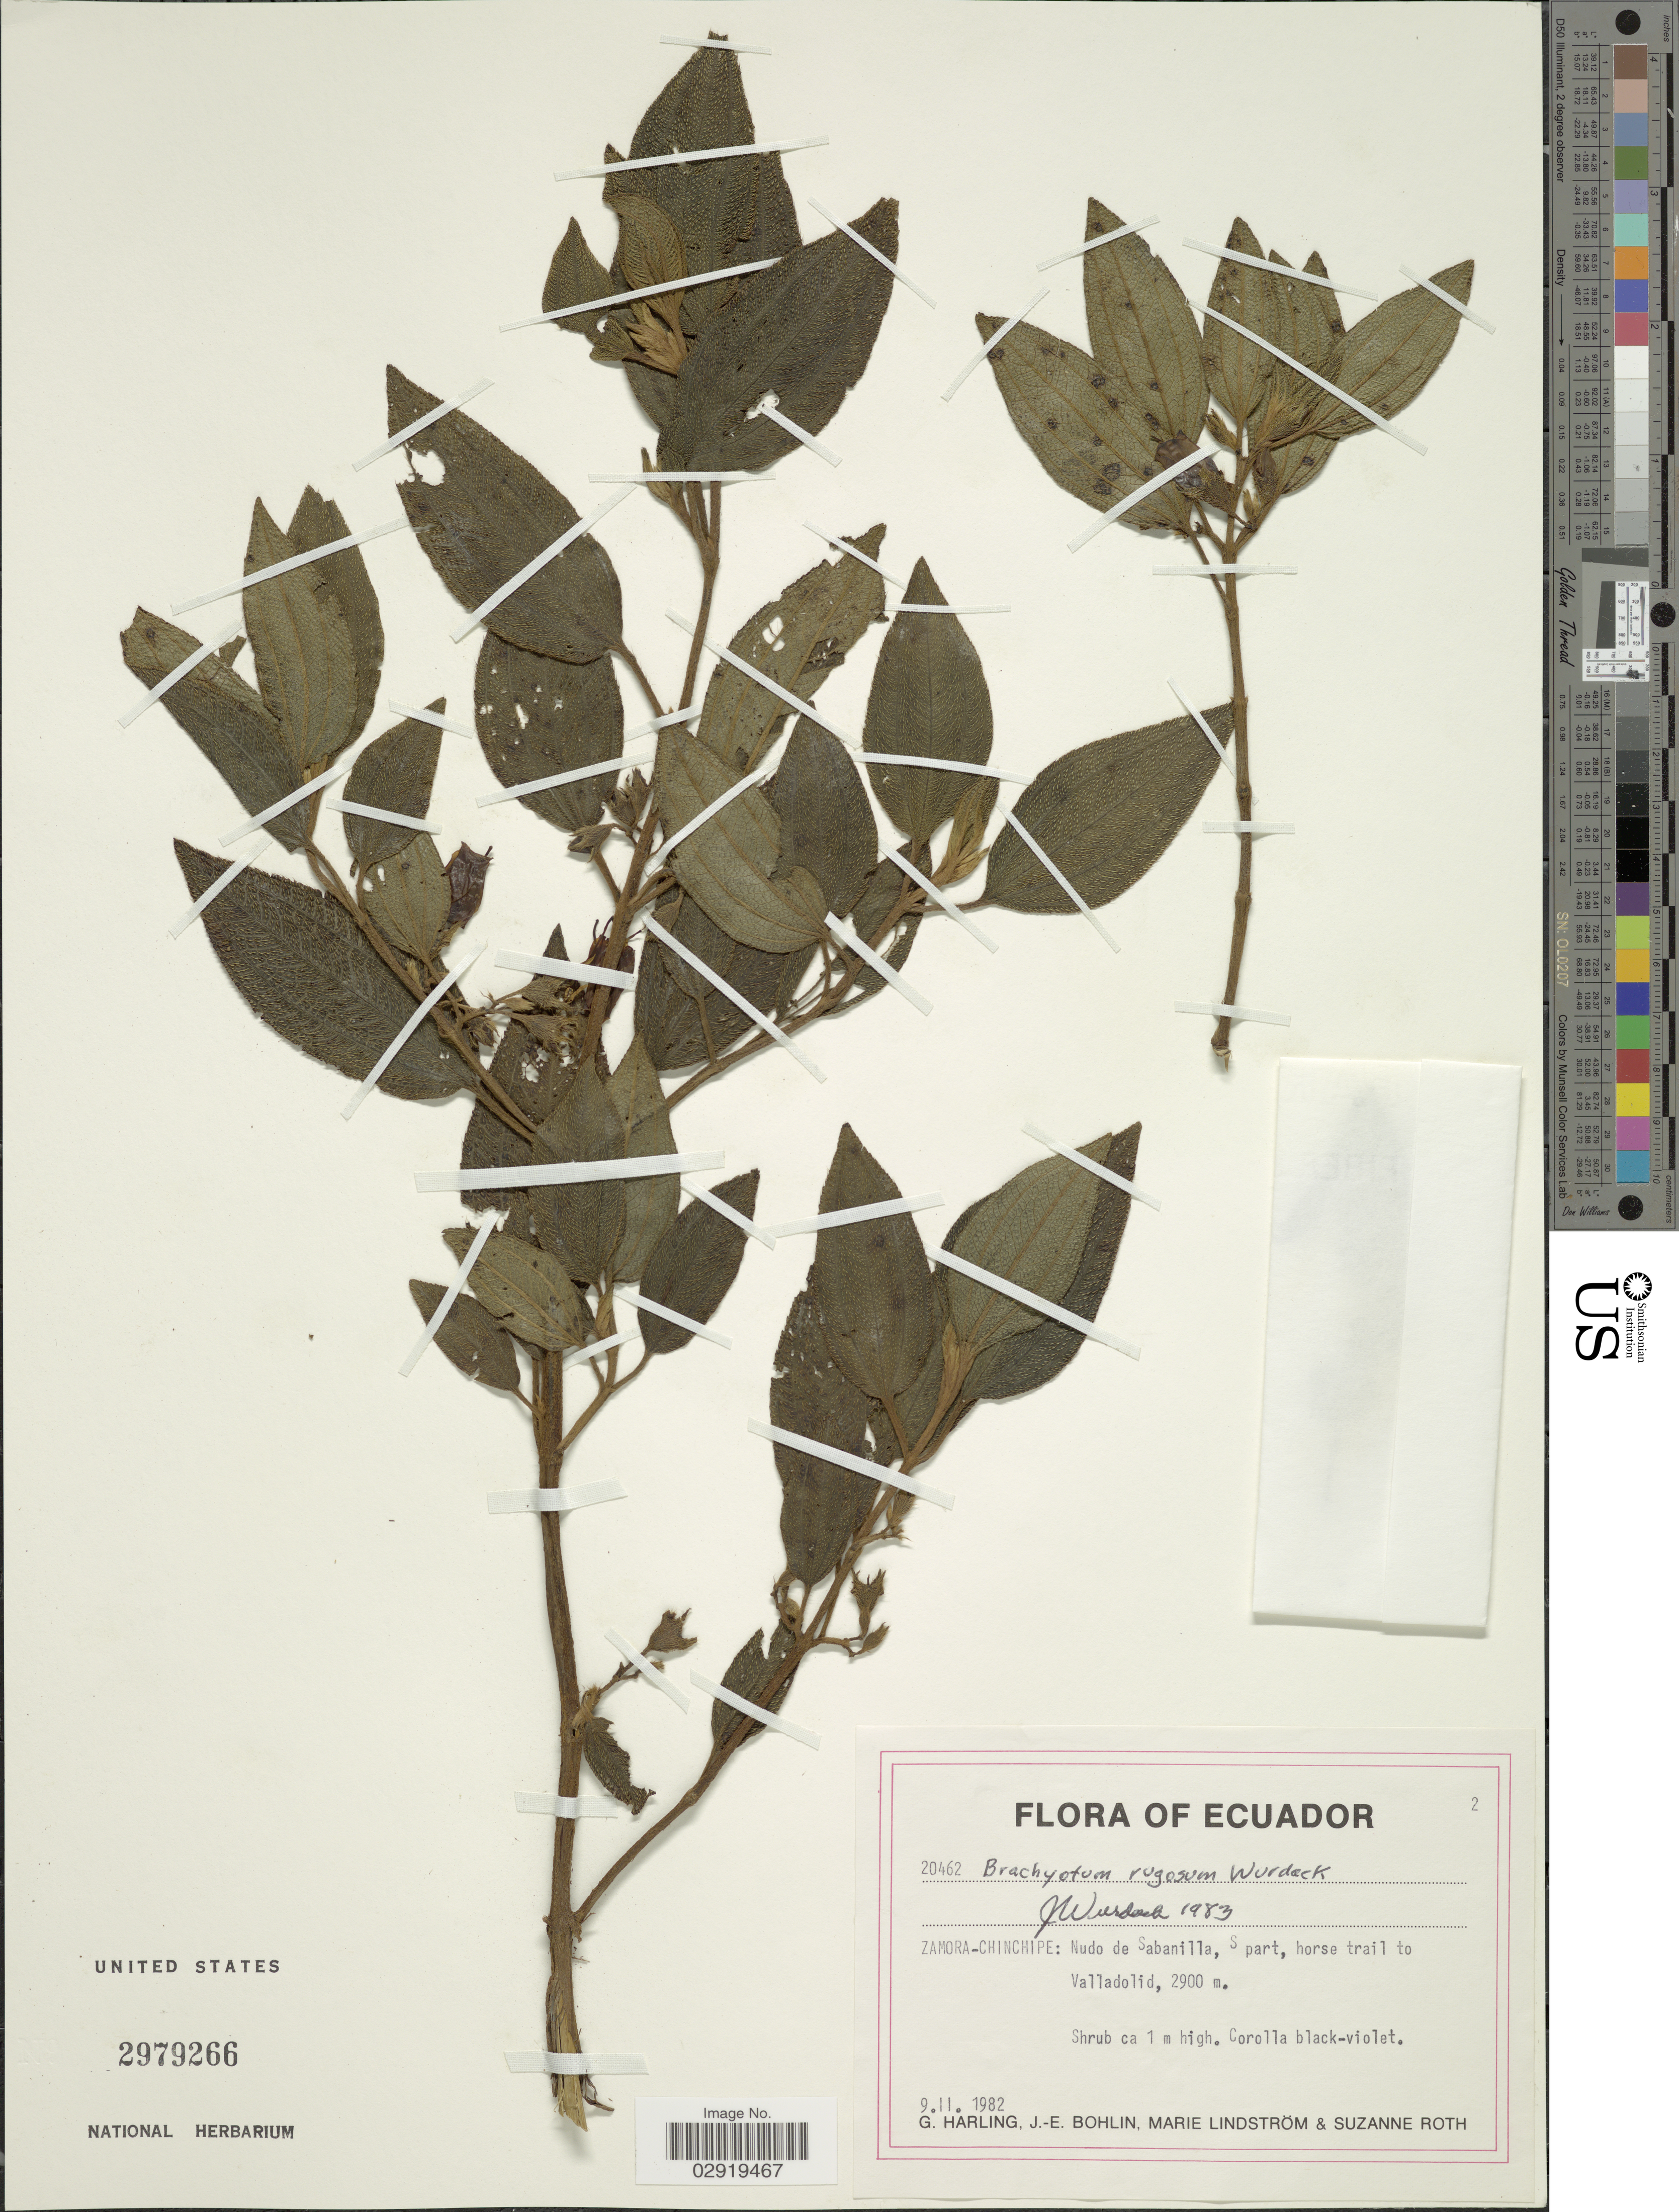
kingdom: Plantae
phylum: Tracheophyta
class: Magnoliopsida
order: Myrtales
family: Melastomataceae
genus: Brachyotum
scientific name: Brachyotum rugosum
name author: Wurdack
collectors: G. Harling, J. Bohlin, M. Lindström & S. Roth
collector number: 20462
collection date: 1982-02-09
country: Ecuador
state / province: Zamora-Chinchipe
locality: Nudo de Sabanilla, S part, horse trail to Valladolid.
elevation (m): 2900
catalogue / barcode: US 2979266